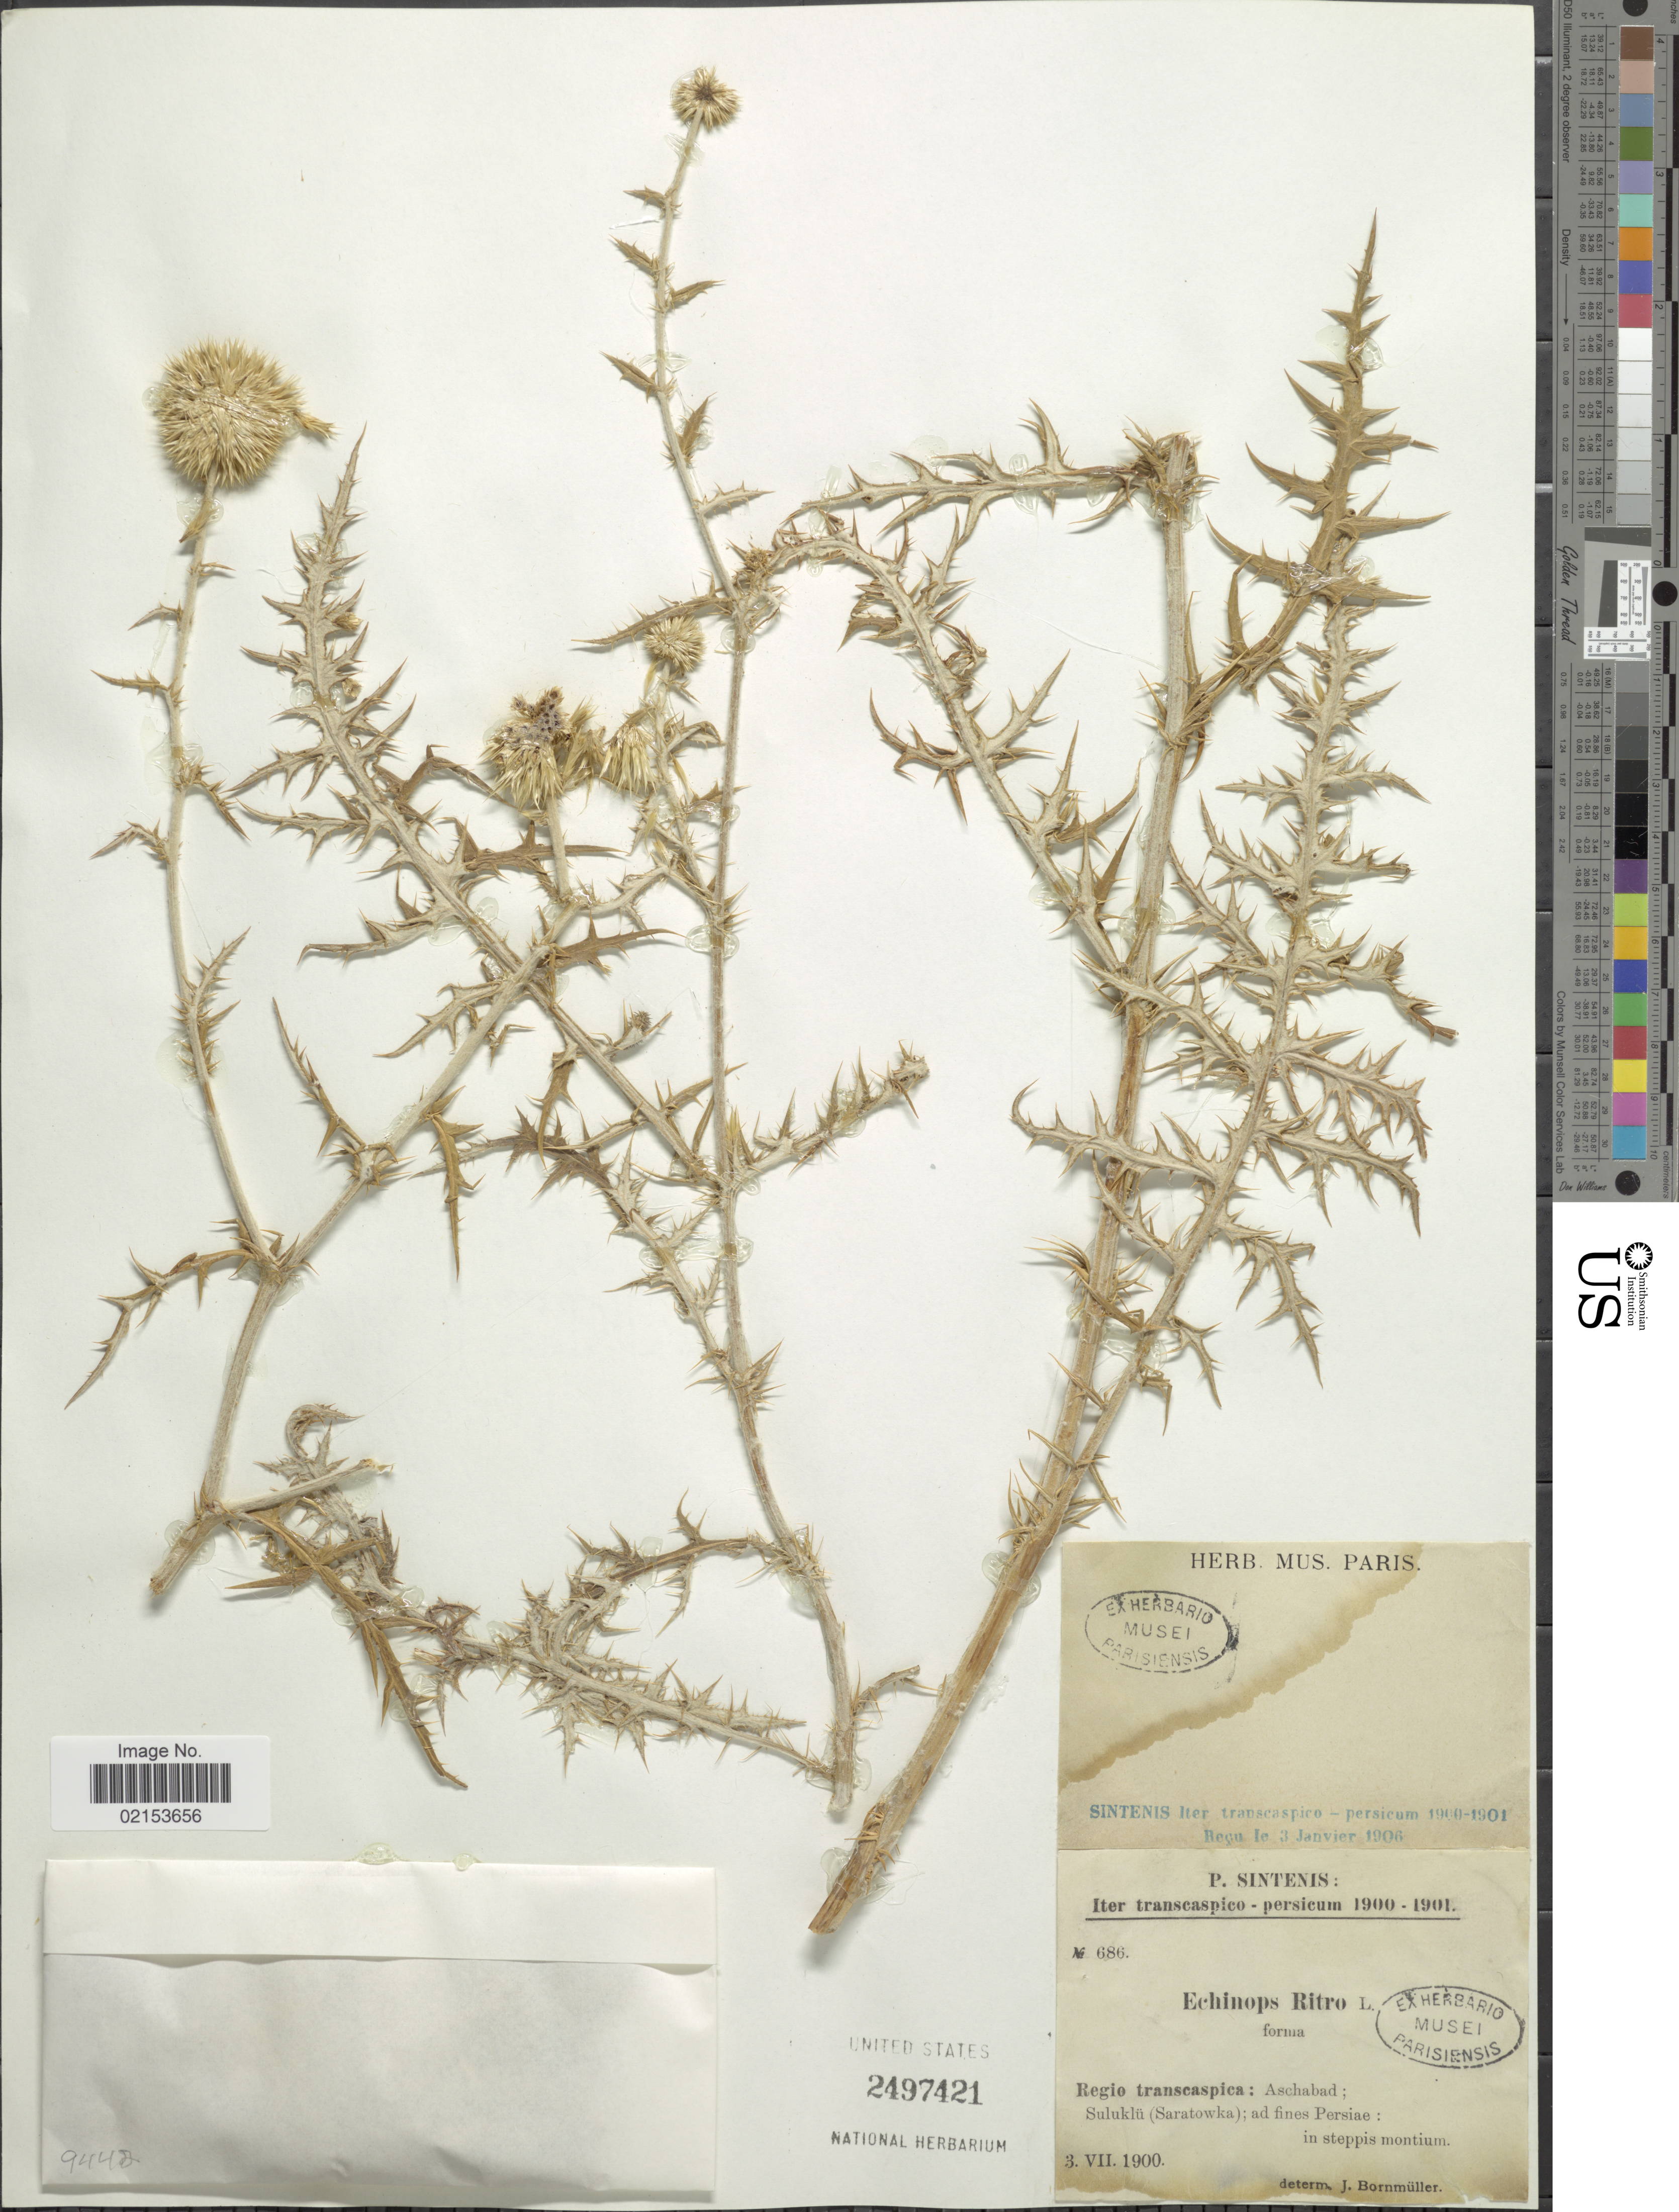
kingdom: Plantae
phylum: Tracheophyta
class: Magnoliopsida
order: Asterales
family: Asteraceae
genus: Echinops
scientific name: Echinops ritro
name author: L.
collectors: P. Sintenis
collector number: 686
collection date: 1900-07-03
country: Iran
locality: Regio transcaspica: Aschabad. Suluklu (Saratowka) ad fines Persiae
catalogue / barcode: US 2497421